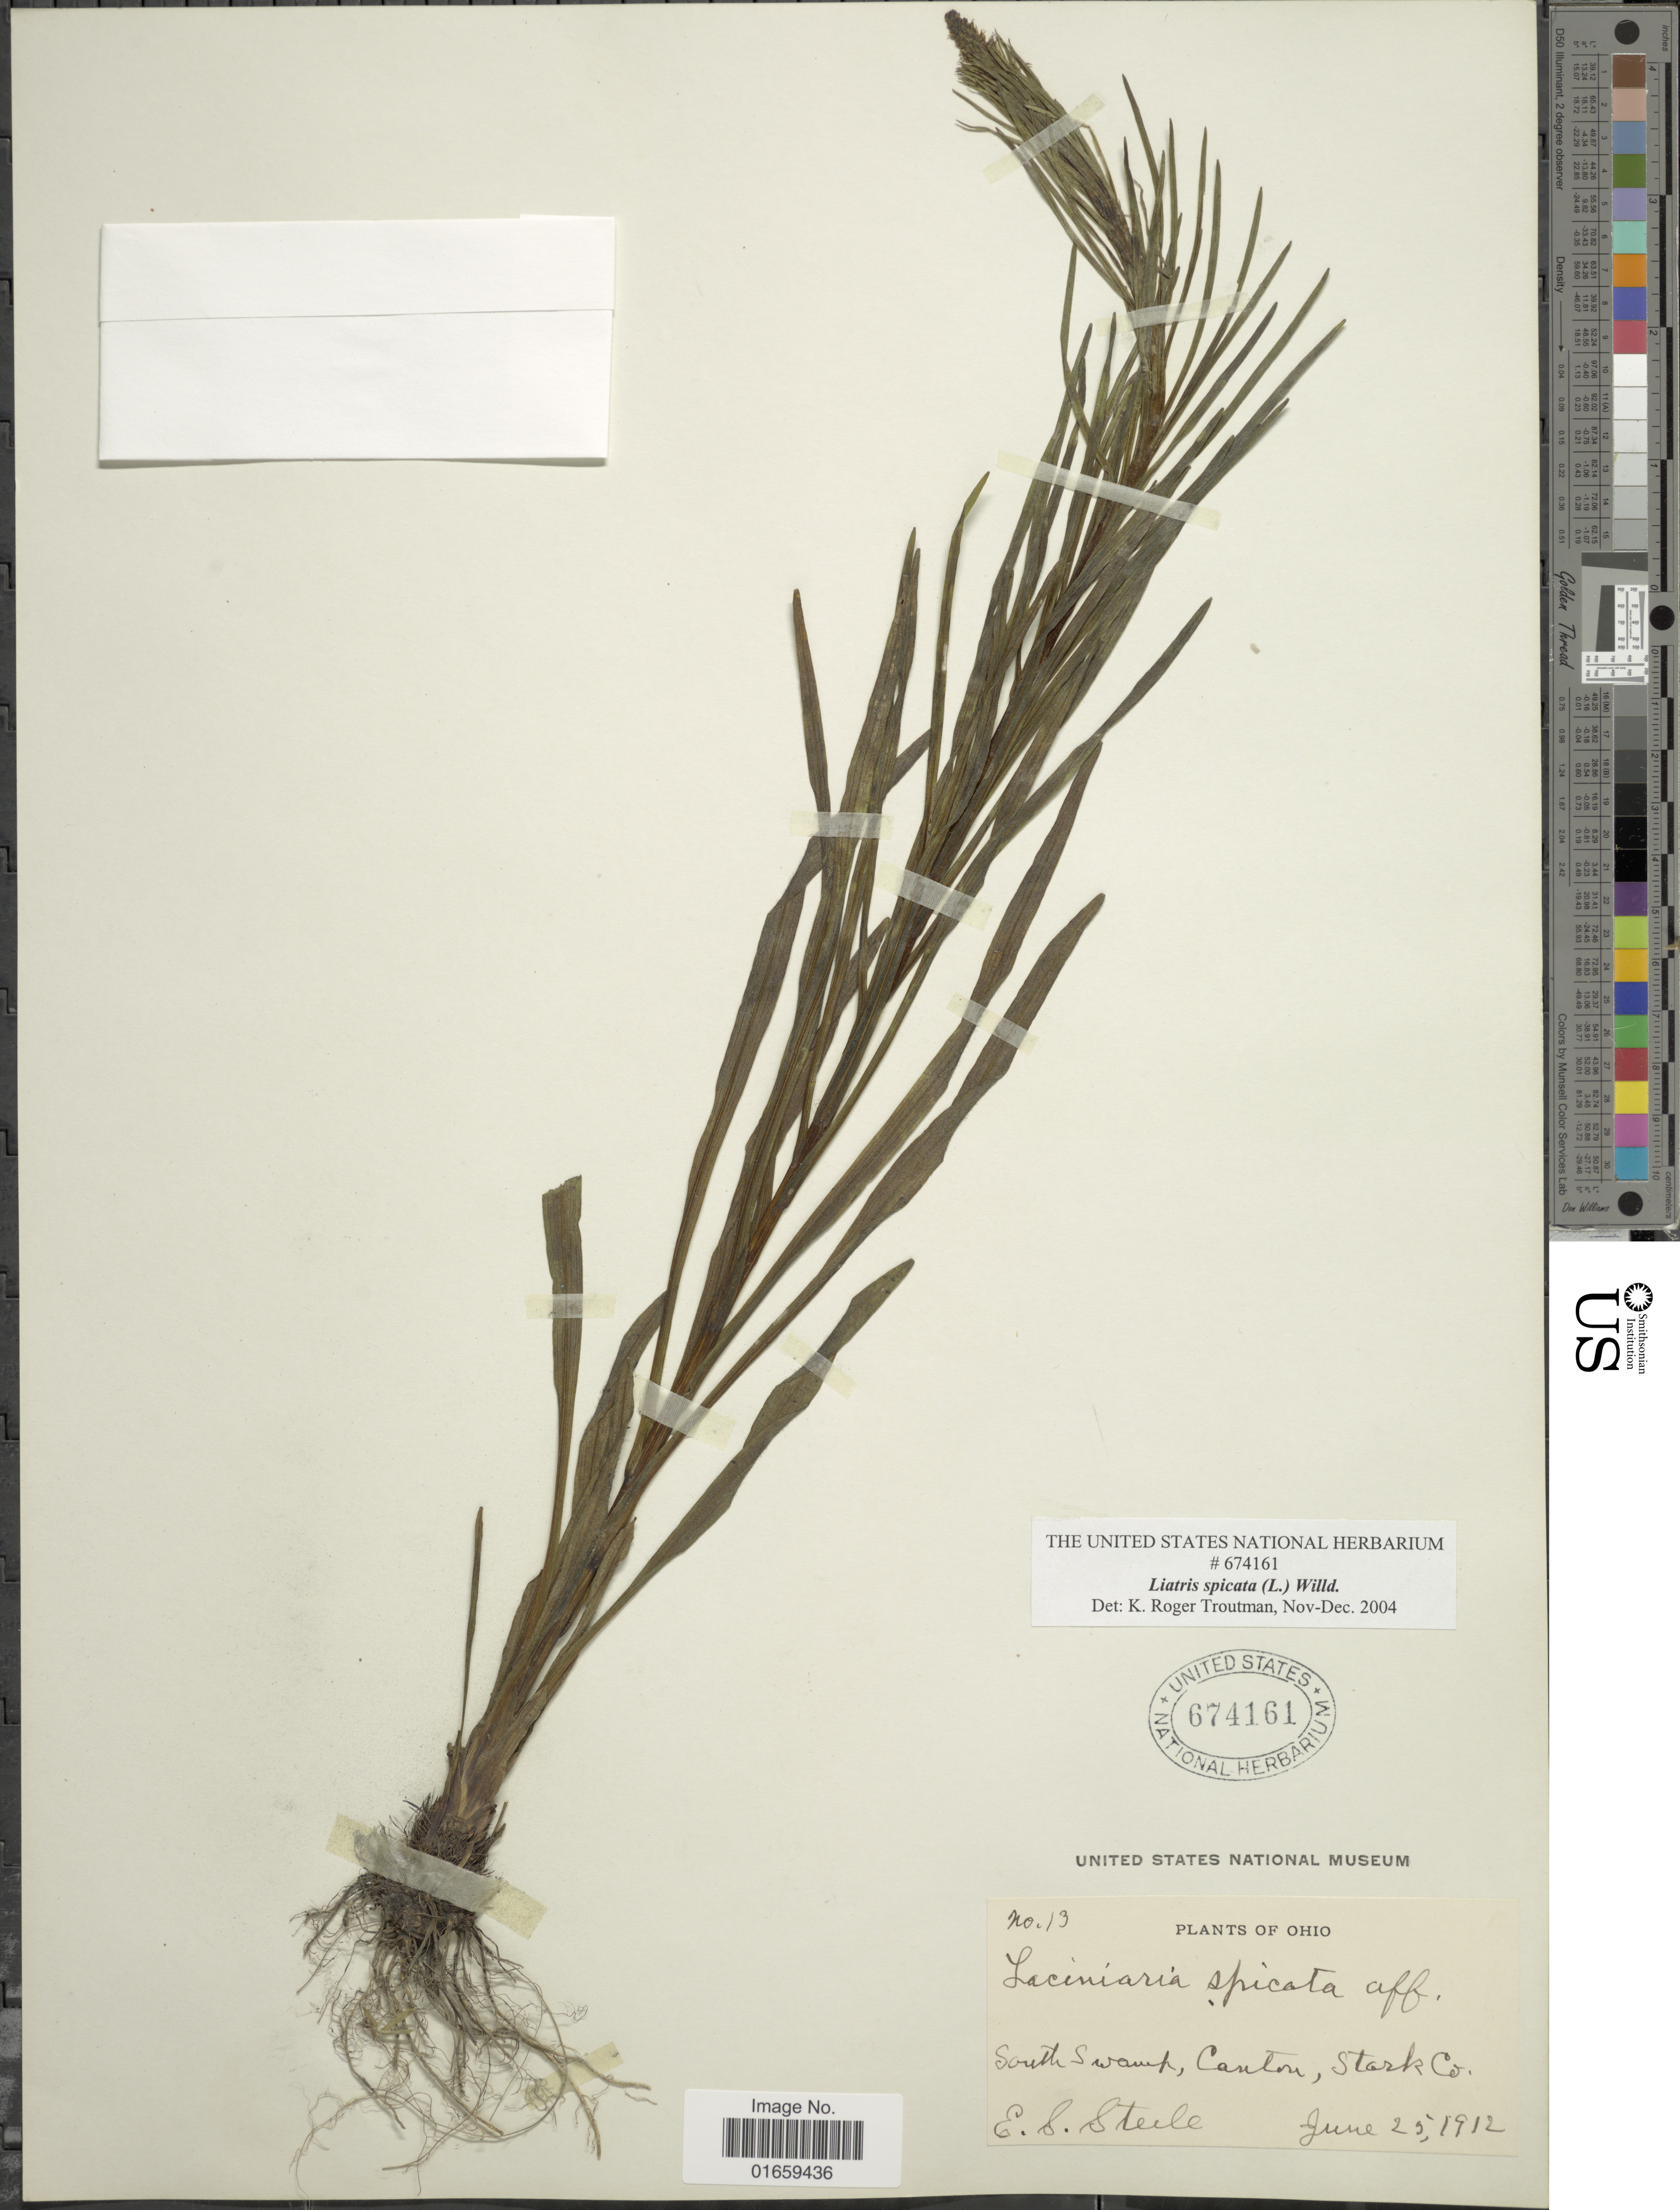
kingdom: Plantae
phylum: Tracheophyta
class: Magnoliopsida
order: Asterales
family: Asteraceae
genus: Liatris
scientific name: Liatris spicata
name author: (L.) Willd.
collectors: E. Steele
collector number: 13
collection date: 1912-06-25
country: United States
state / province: Ohio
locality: South Swamp, Canton, Stark Co.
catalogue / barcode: US 674161